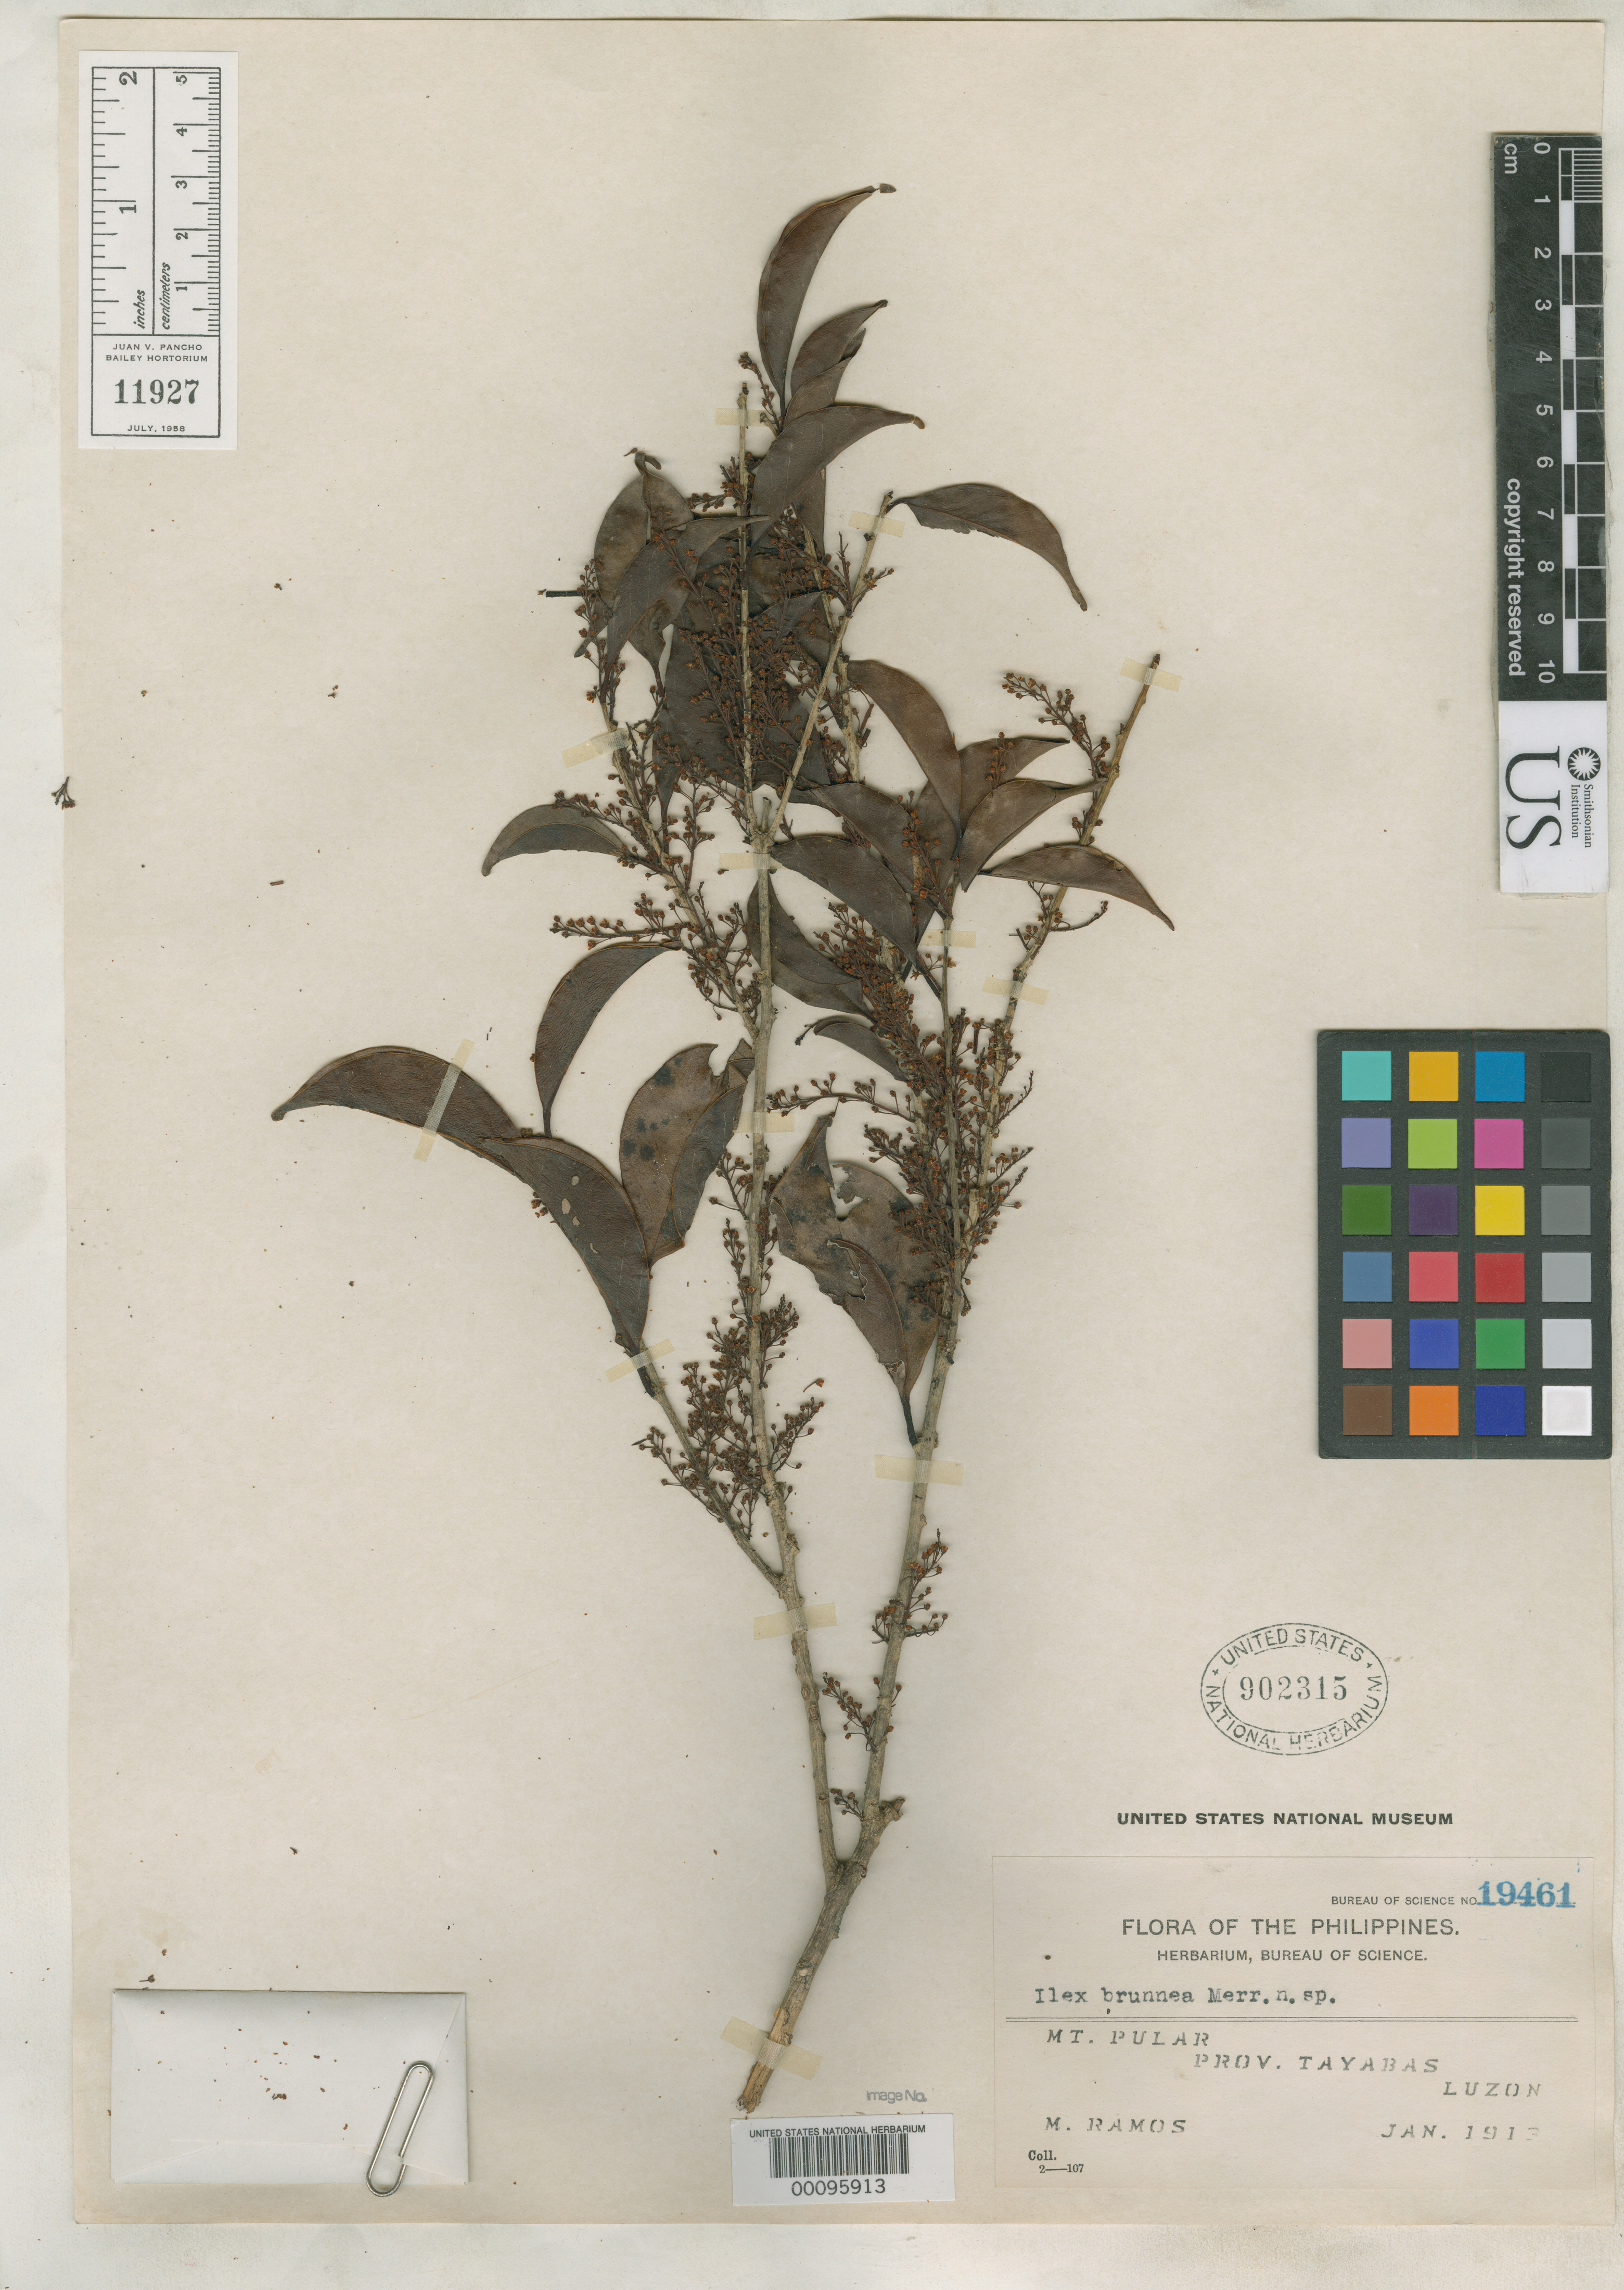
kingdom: Plantae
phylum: Tracheophyta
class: Magnoliopsida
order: Aquifoliales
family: Aquifoliaceae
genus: Ilex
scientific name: Ilex brunnea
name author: Merr.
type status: Isotype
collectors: M. Ramos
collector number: Bur. Sci. 19461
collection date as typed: Jan 1913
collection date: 1913-01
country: Philippines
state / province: Calabarzon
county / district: Quezon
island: Luzon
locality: Mt. Pular.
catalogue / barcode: US 902315